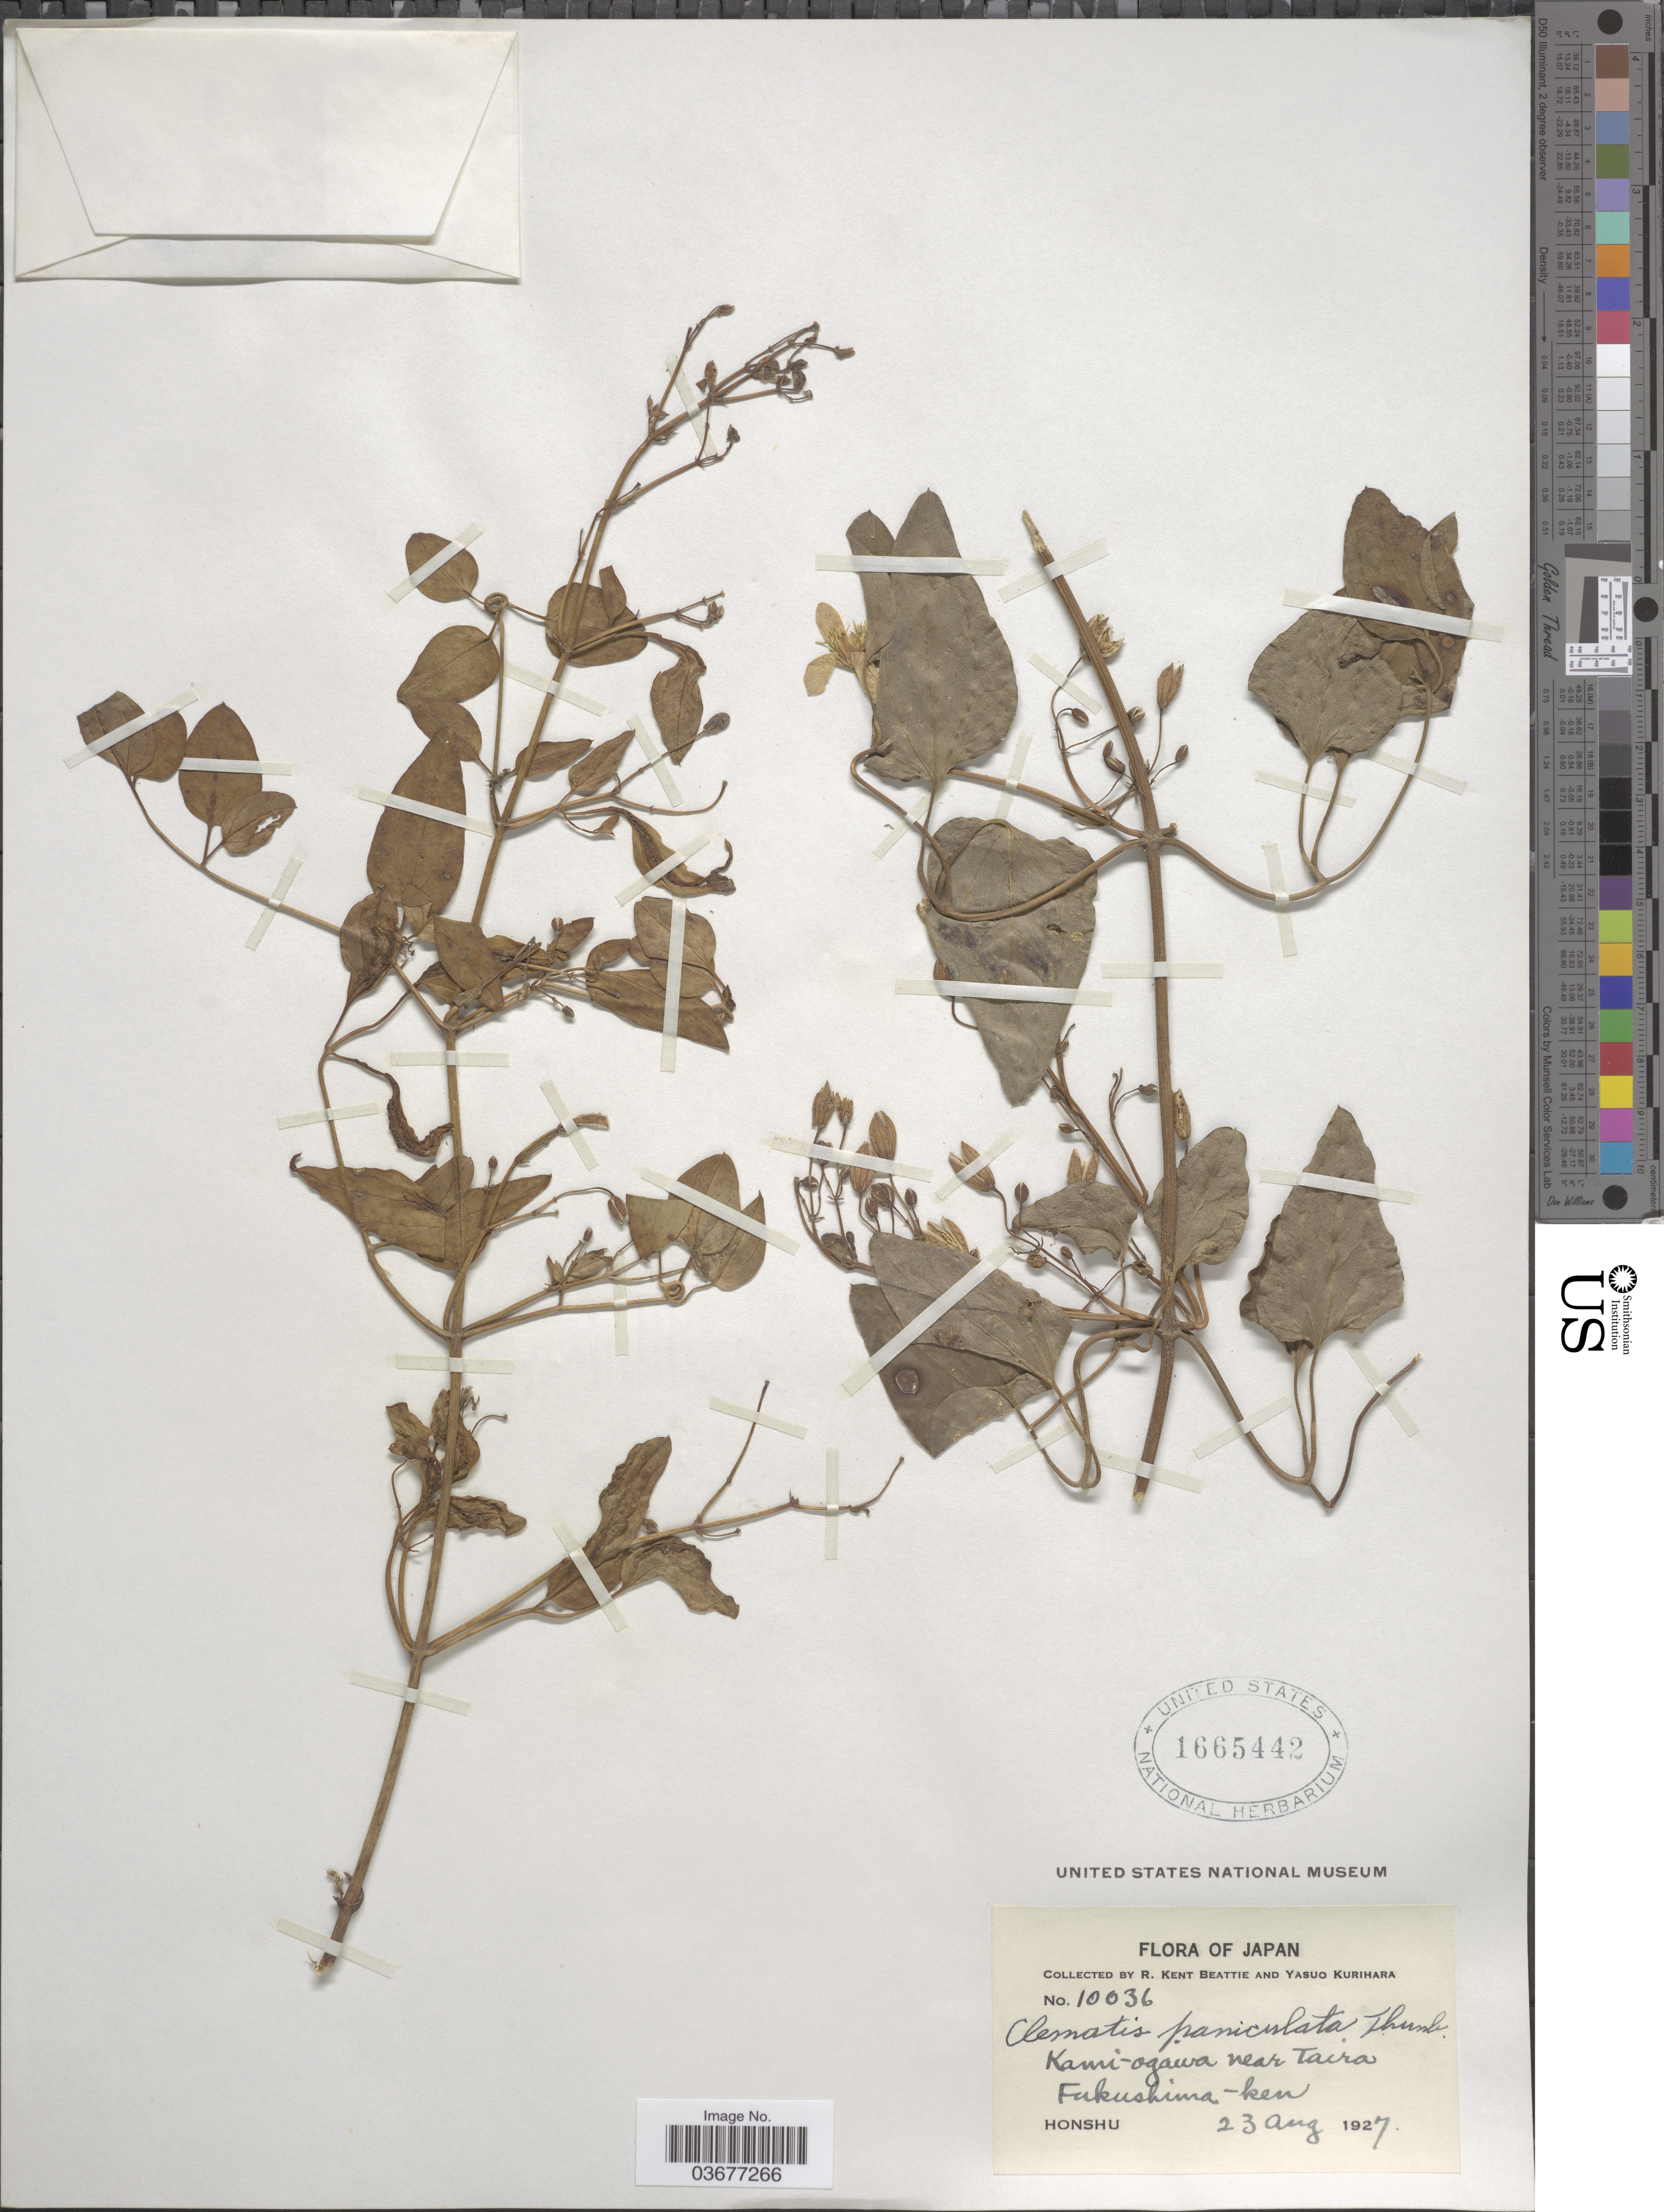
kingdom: Plantae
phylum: Tracheophyta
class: Magnoliopsida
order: Ranunculales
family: Ranunculaceae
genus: Clematis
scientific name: Clematis maximowicziana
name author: Franch. & Sav.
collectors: R. K. Beattie & Y. Kurihara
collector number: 10036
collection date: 1927-08-23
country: Japan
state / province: Hukusima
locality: Kami-ogawa near Taira Fukushima-ken.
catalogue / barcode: US 1665442